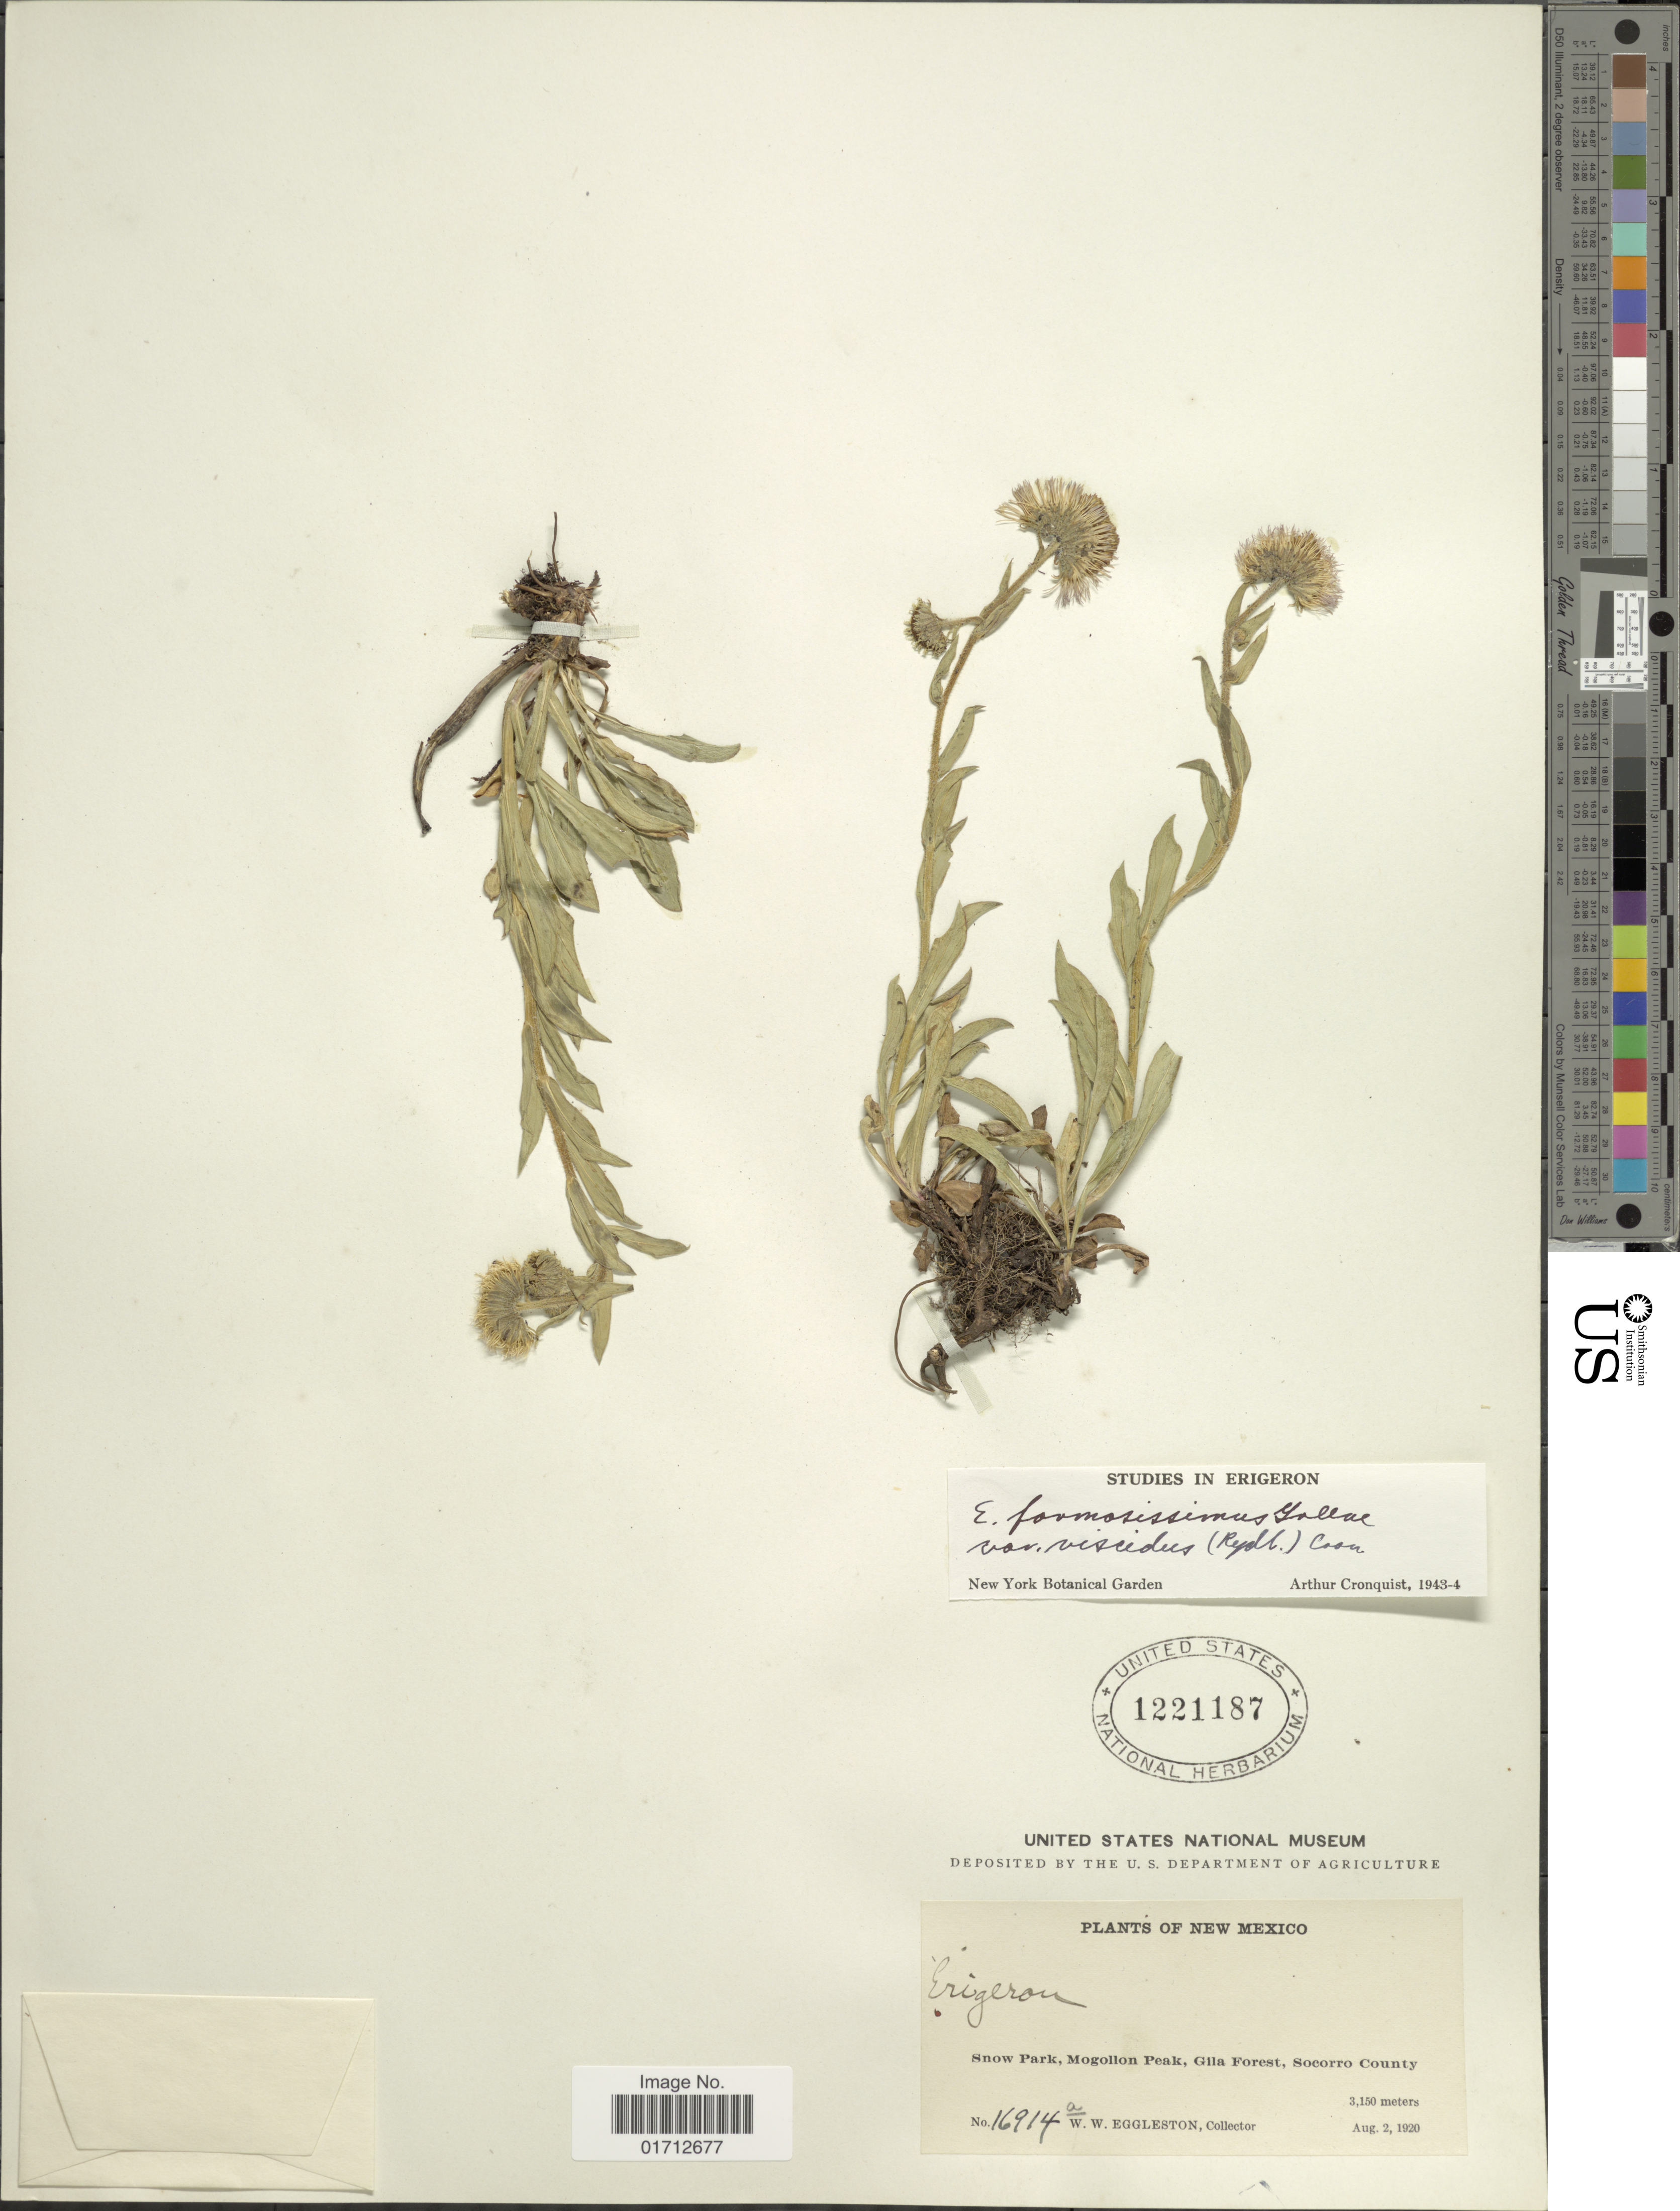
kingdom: Plantae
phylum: Tracheophyta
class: Magnoliopsida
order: Asterales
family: Asteraceae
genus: Erigeron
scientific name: Erigeron formosissimus var. viscidus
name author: (Rydb.) Cronq.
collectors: W. W. Eggleston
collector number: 16914a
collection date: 1920-08-02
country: United States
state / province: New Mexico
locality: Show Park, Mogollon Peak, Gila Forest, Socorro County.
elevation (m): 3150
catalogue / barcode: US 1221187